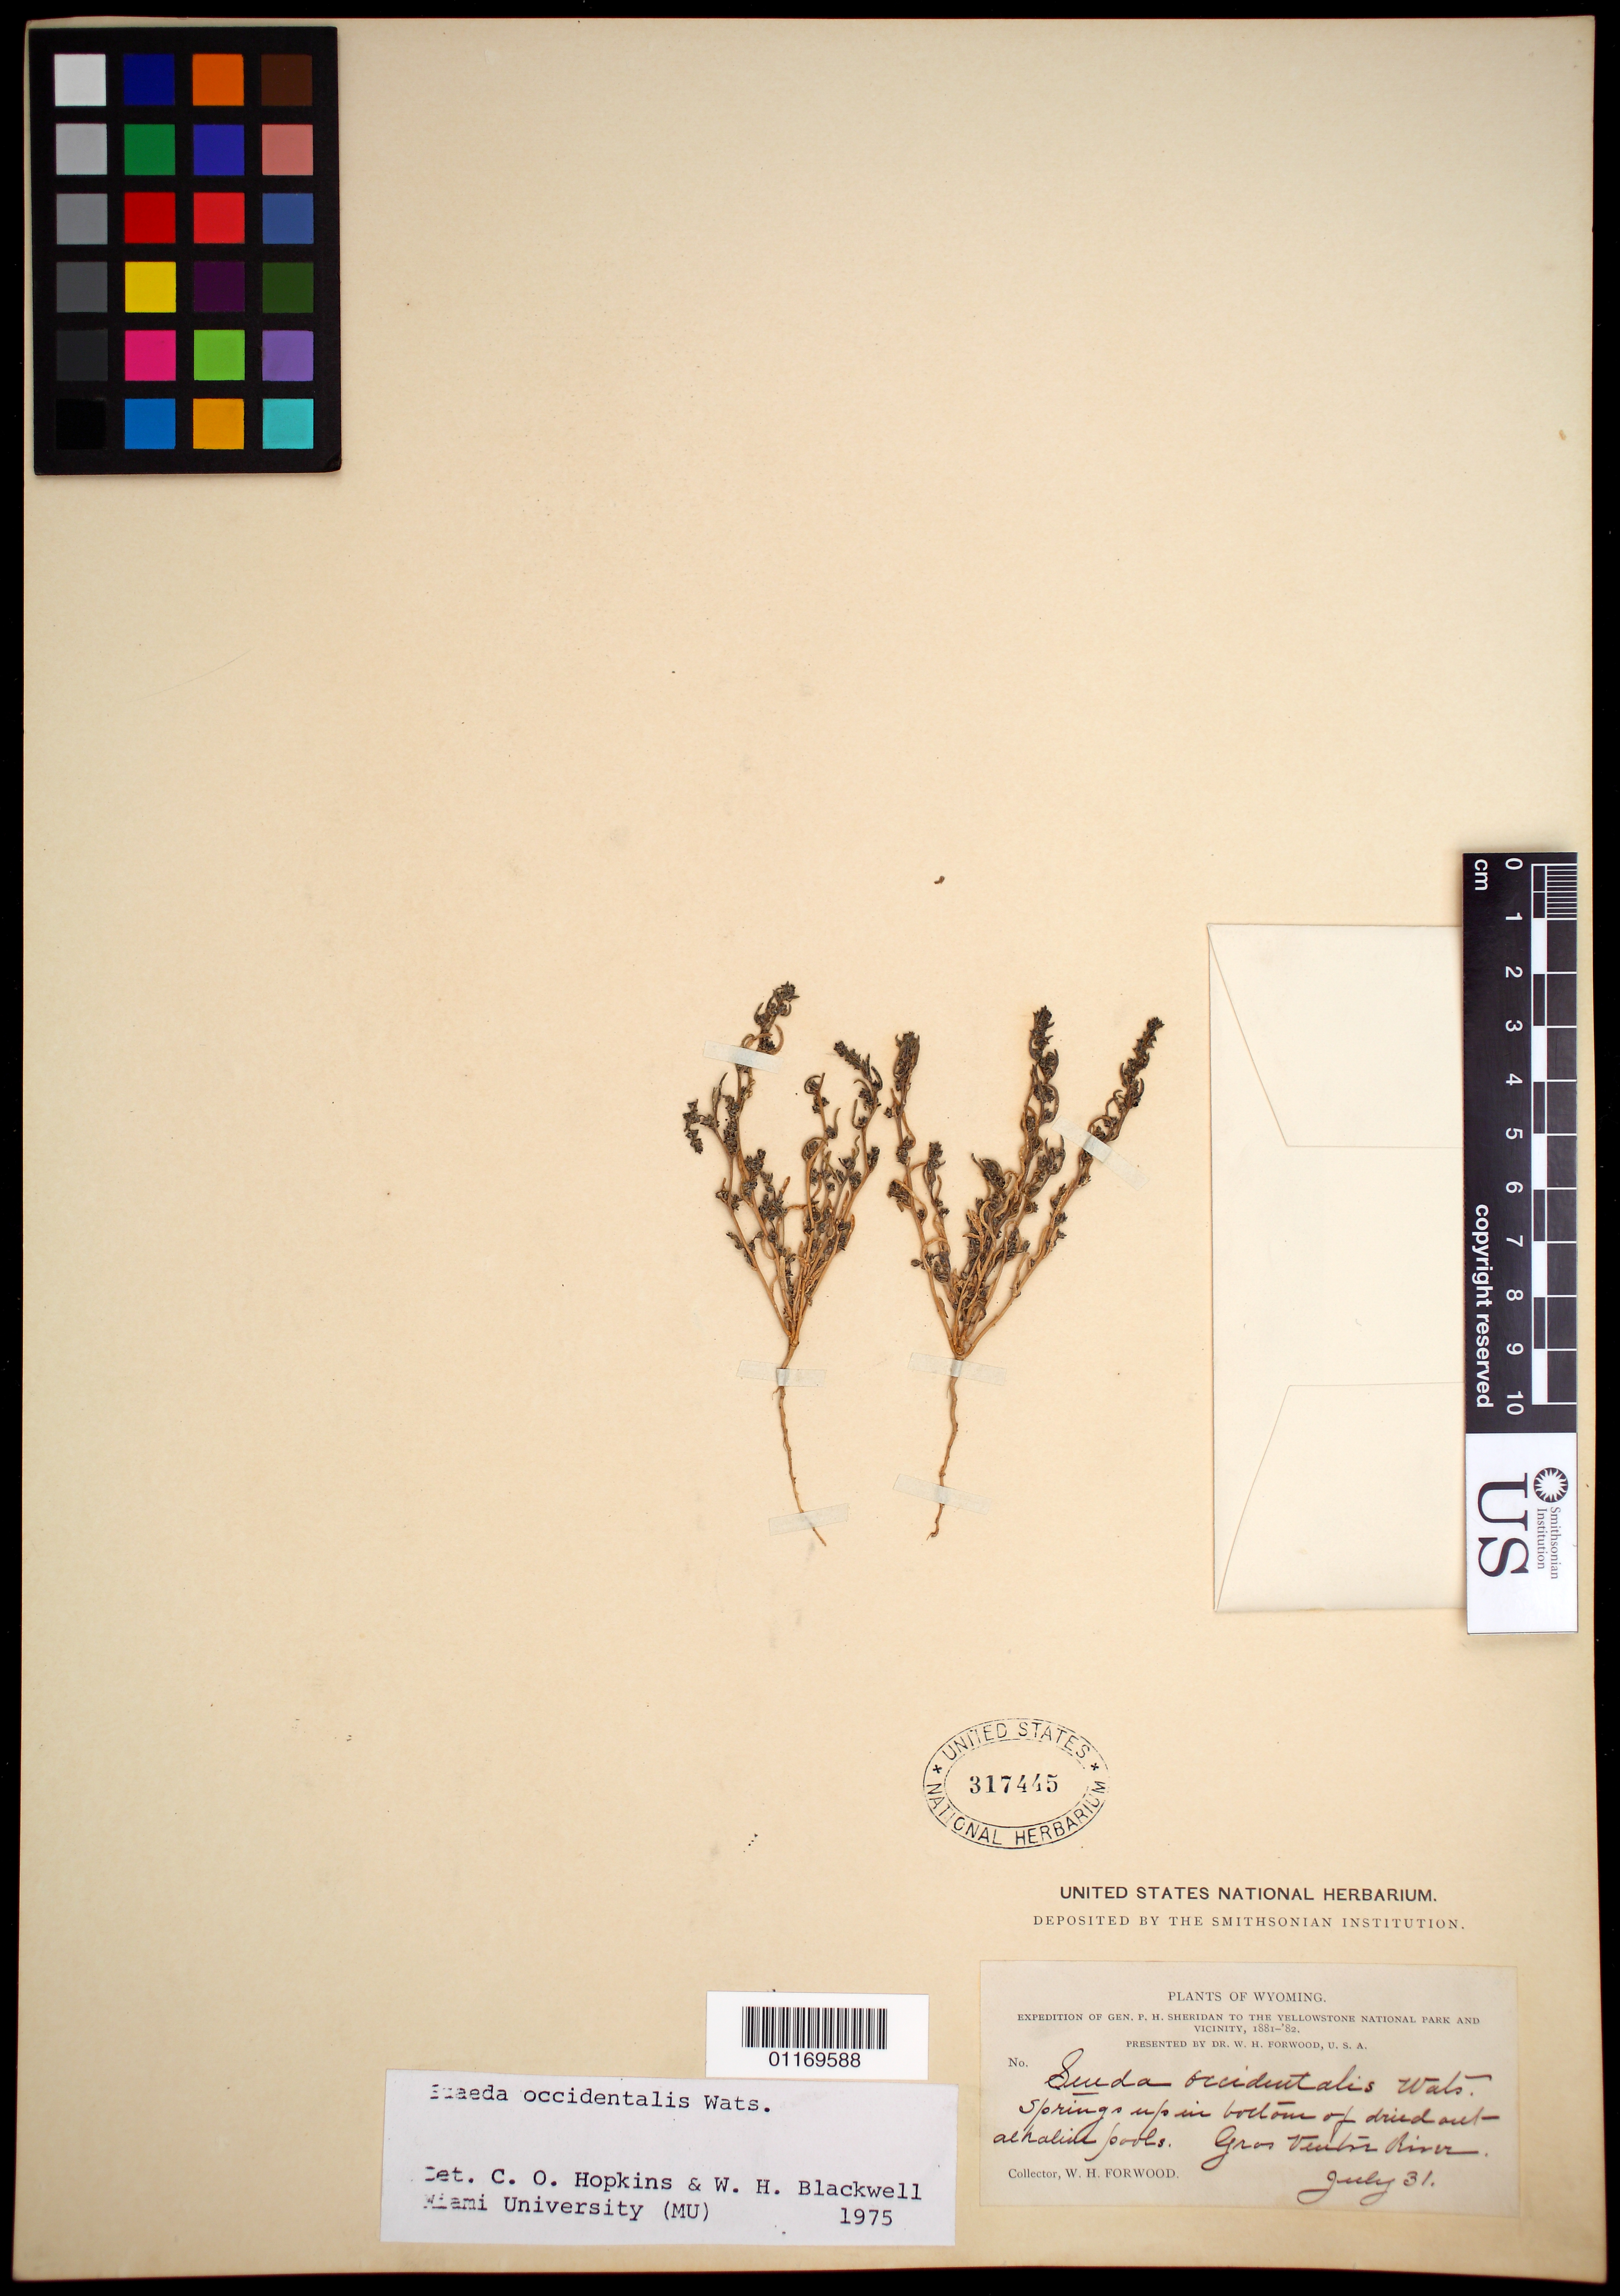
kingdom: Plantae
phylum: Tracheophyta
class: Magnoliopsida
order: Caryophyllales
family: Amaranthaceae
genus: Suaeda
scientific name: Suaeda occidentalis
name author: (S. Watson) S. Watson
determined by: Hopkins, C. O.; Blackwell, W. H.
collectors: W. Forwood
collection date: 1881-07-31/1882-07-31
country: United States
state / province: Wyoming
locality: Gros Ventre River.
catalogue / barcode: US 317445